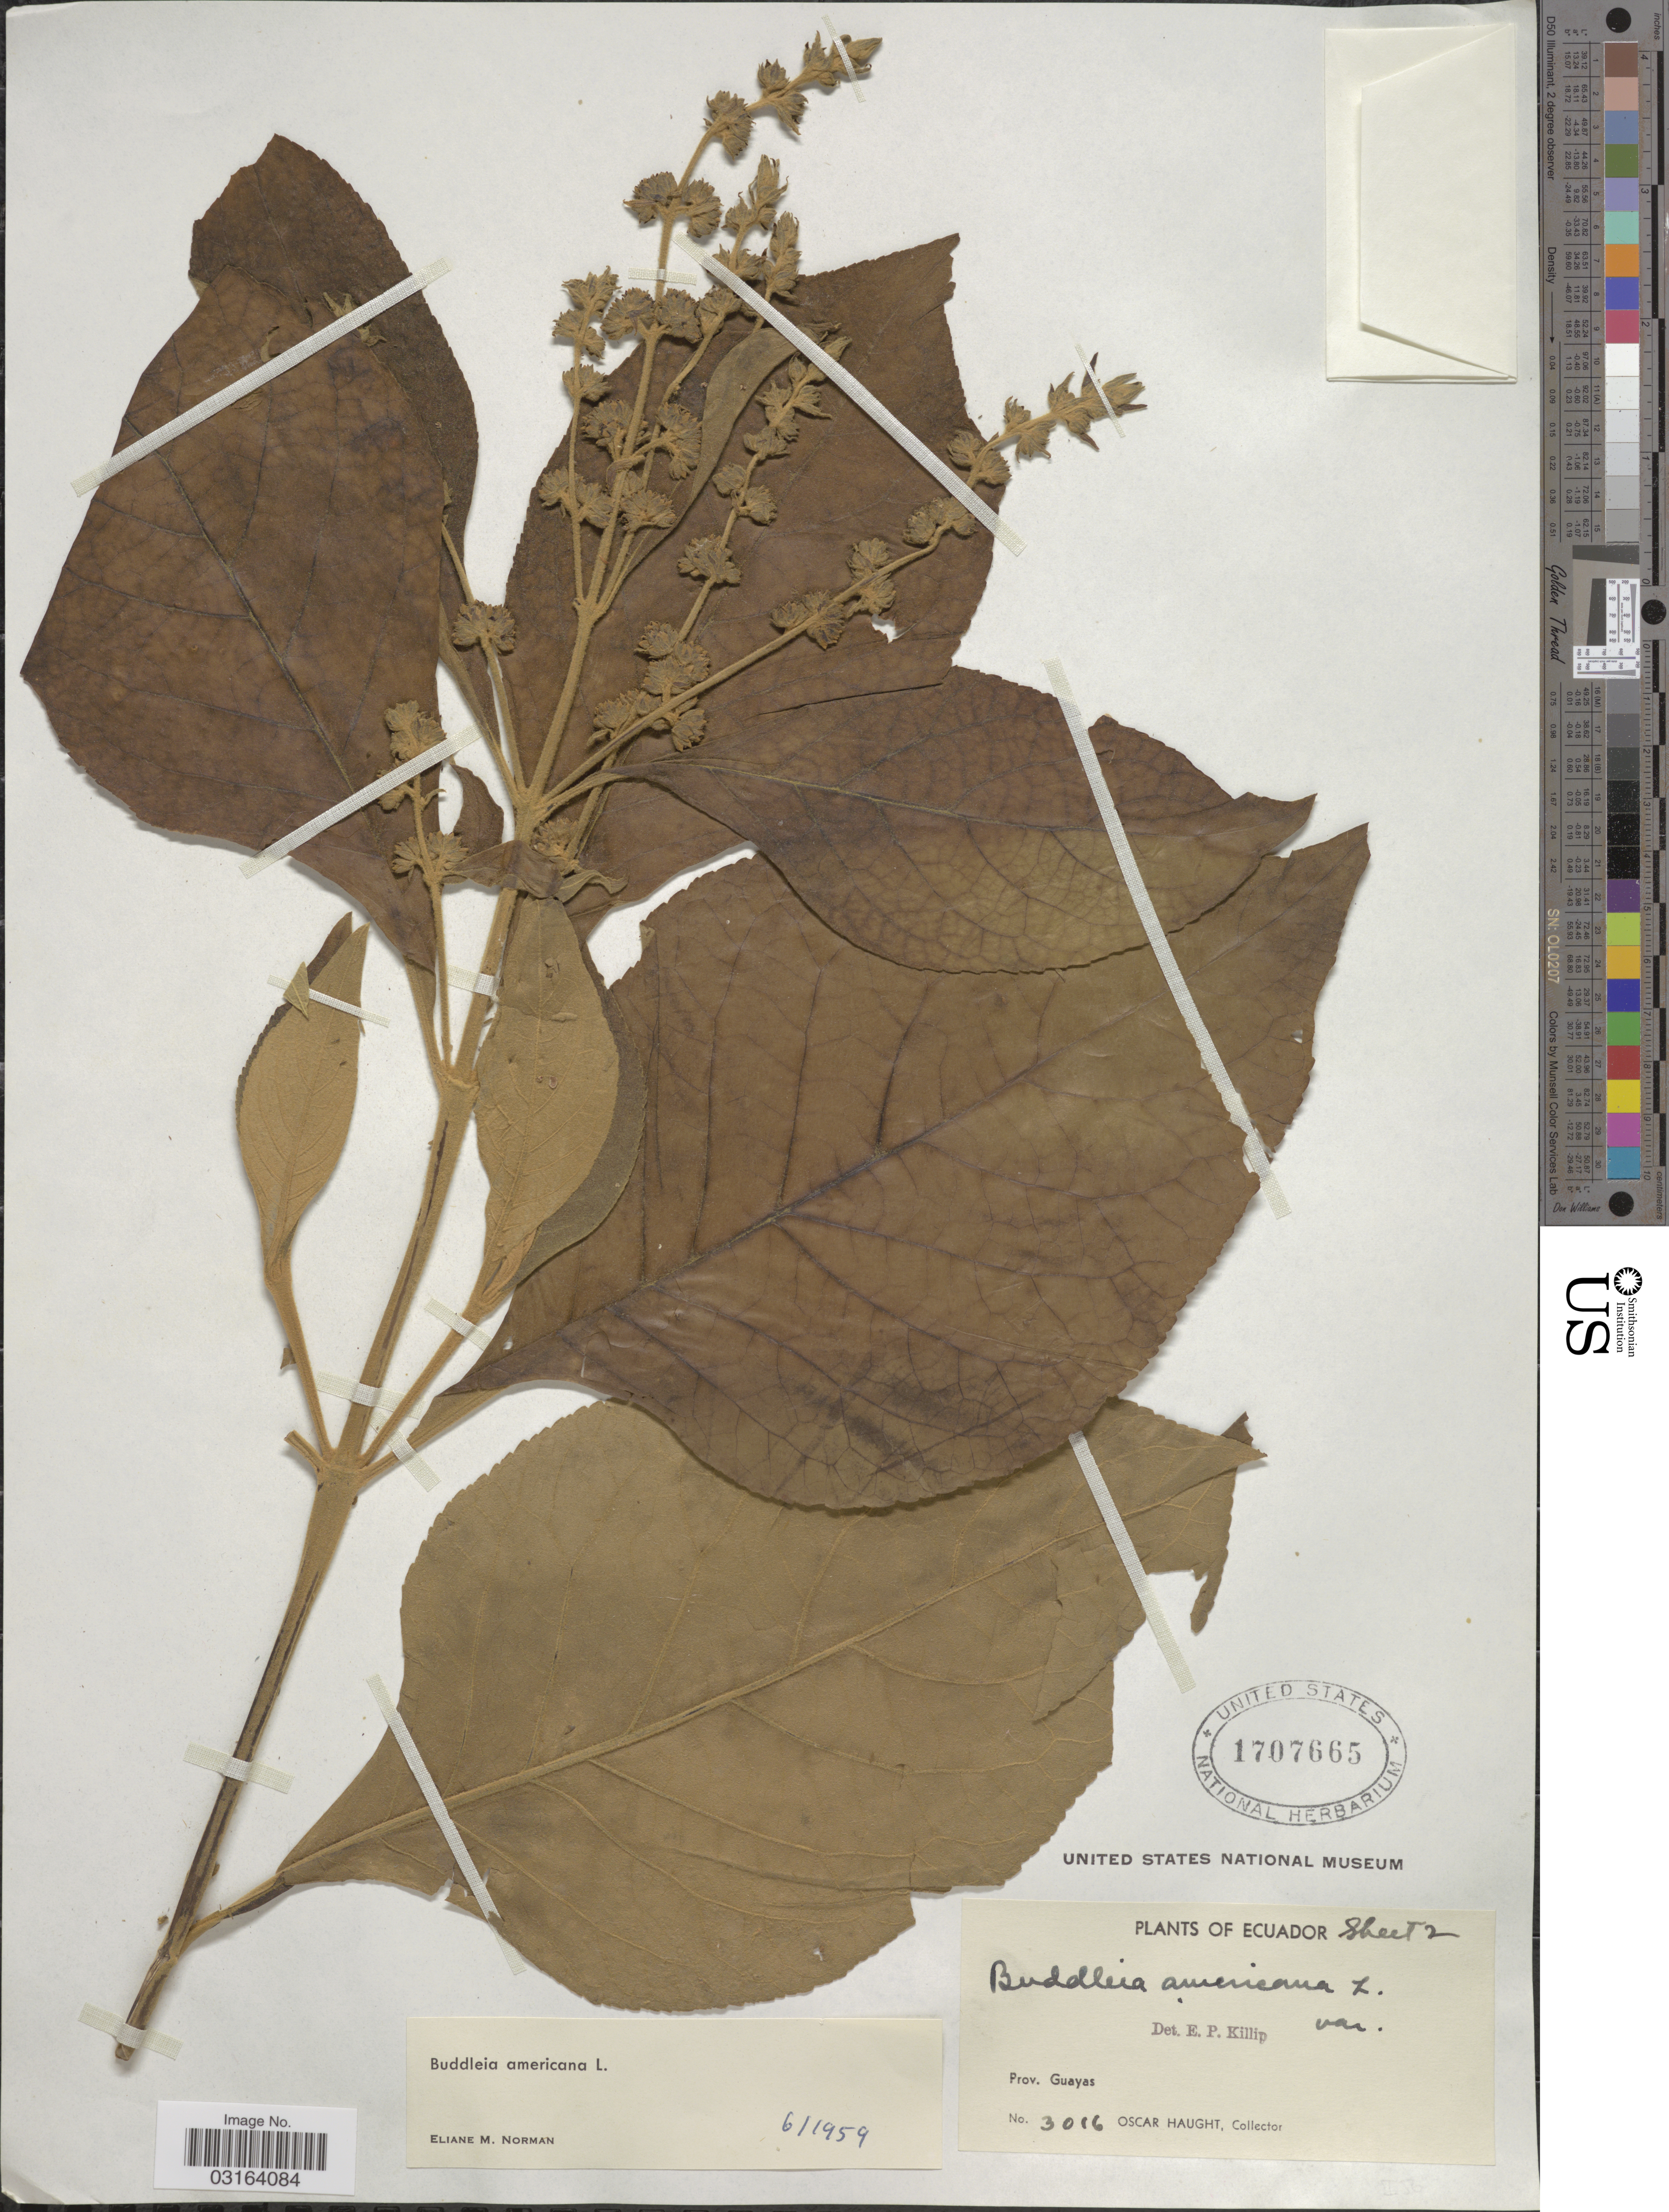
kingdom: Plantae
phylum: Tracheophyta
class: Magnoliopsida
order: Lamiales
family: Scrophulariaceae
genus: Buddleja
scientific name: Buddleja americana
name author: L.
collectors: O. L. Haught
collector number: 3016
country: Ecuador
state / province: Guayas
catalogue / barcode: US 1707665